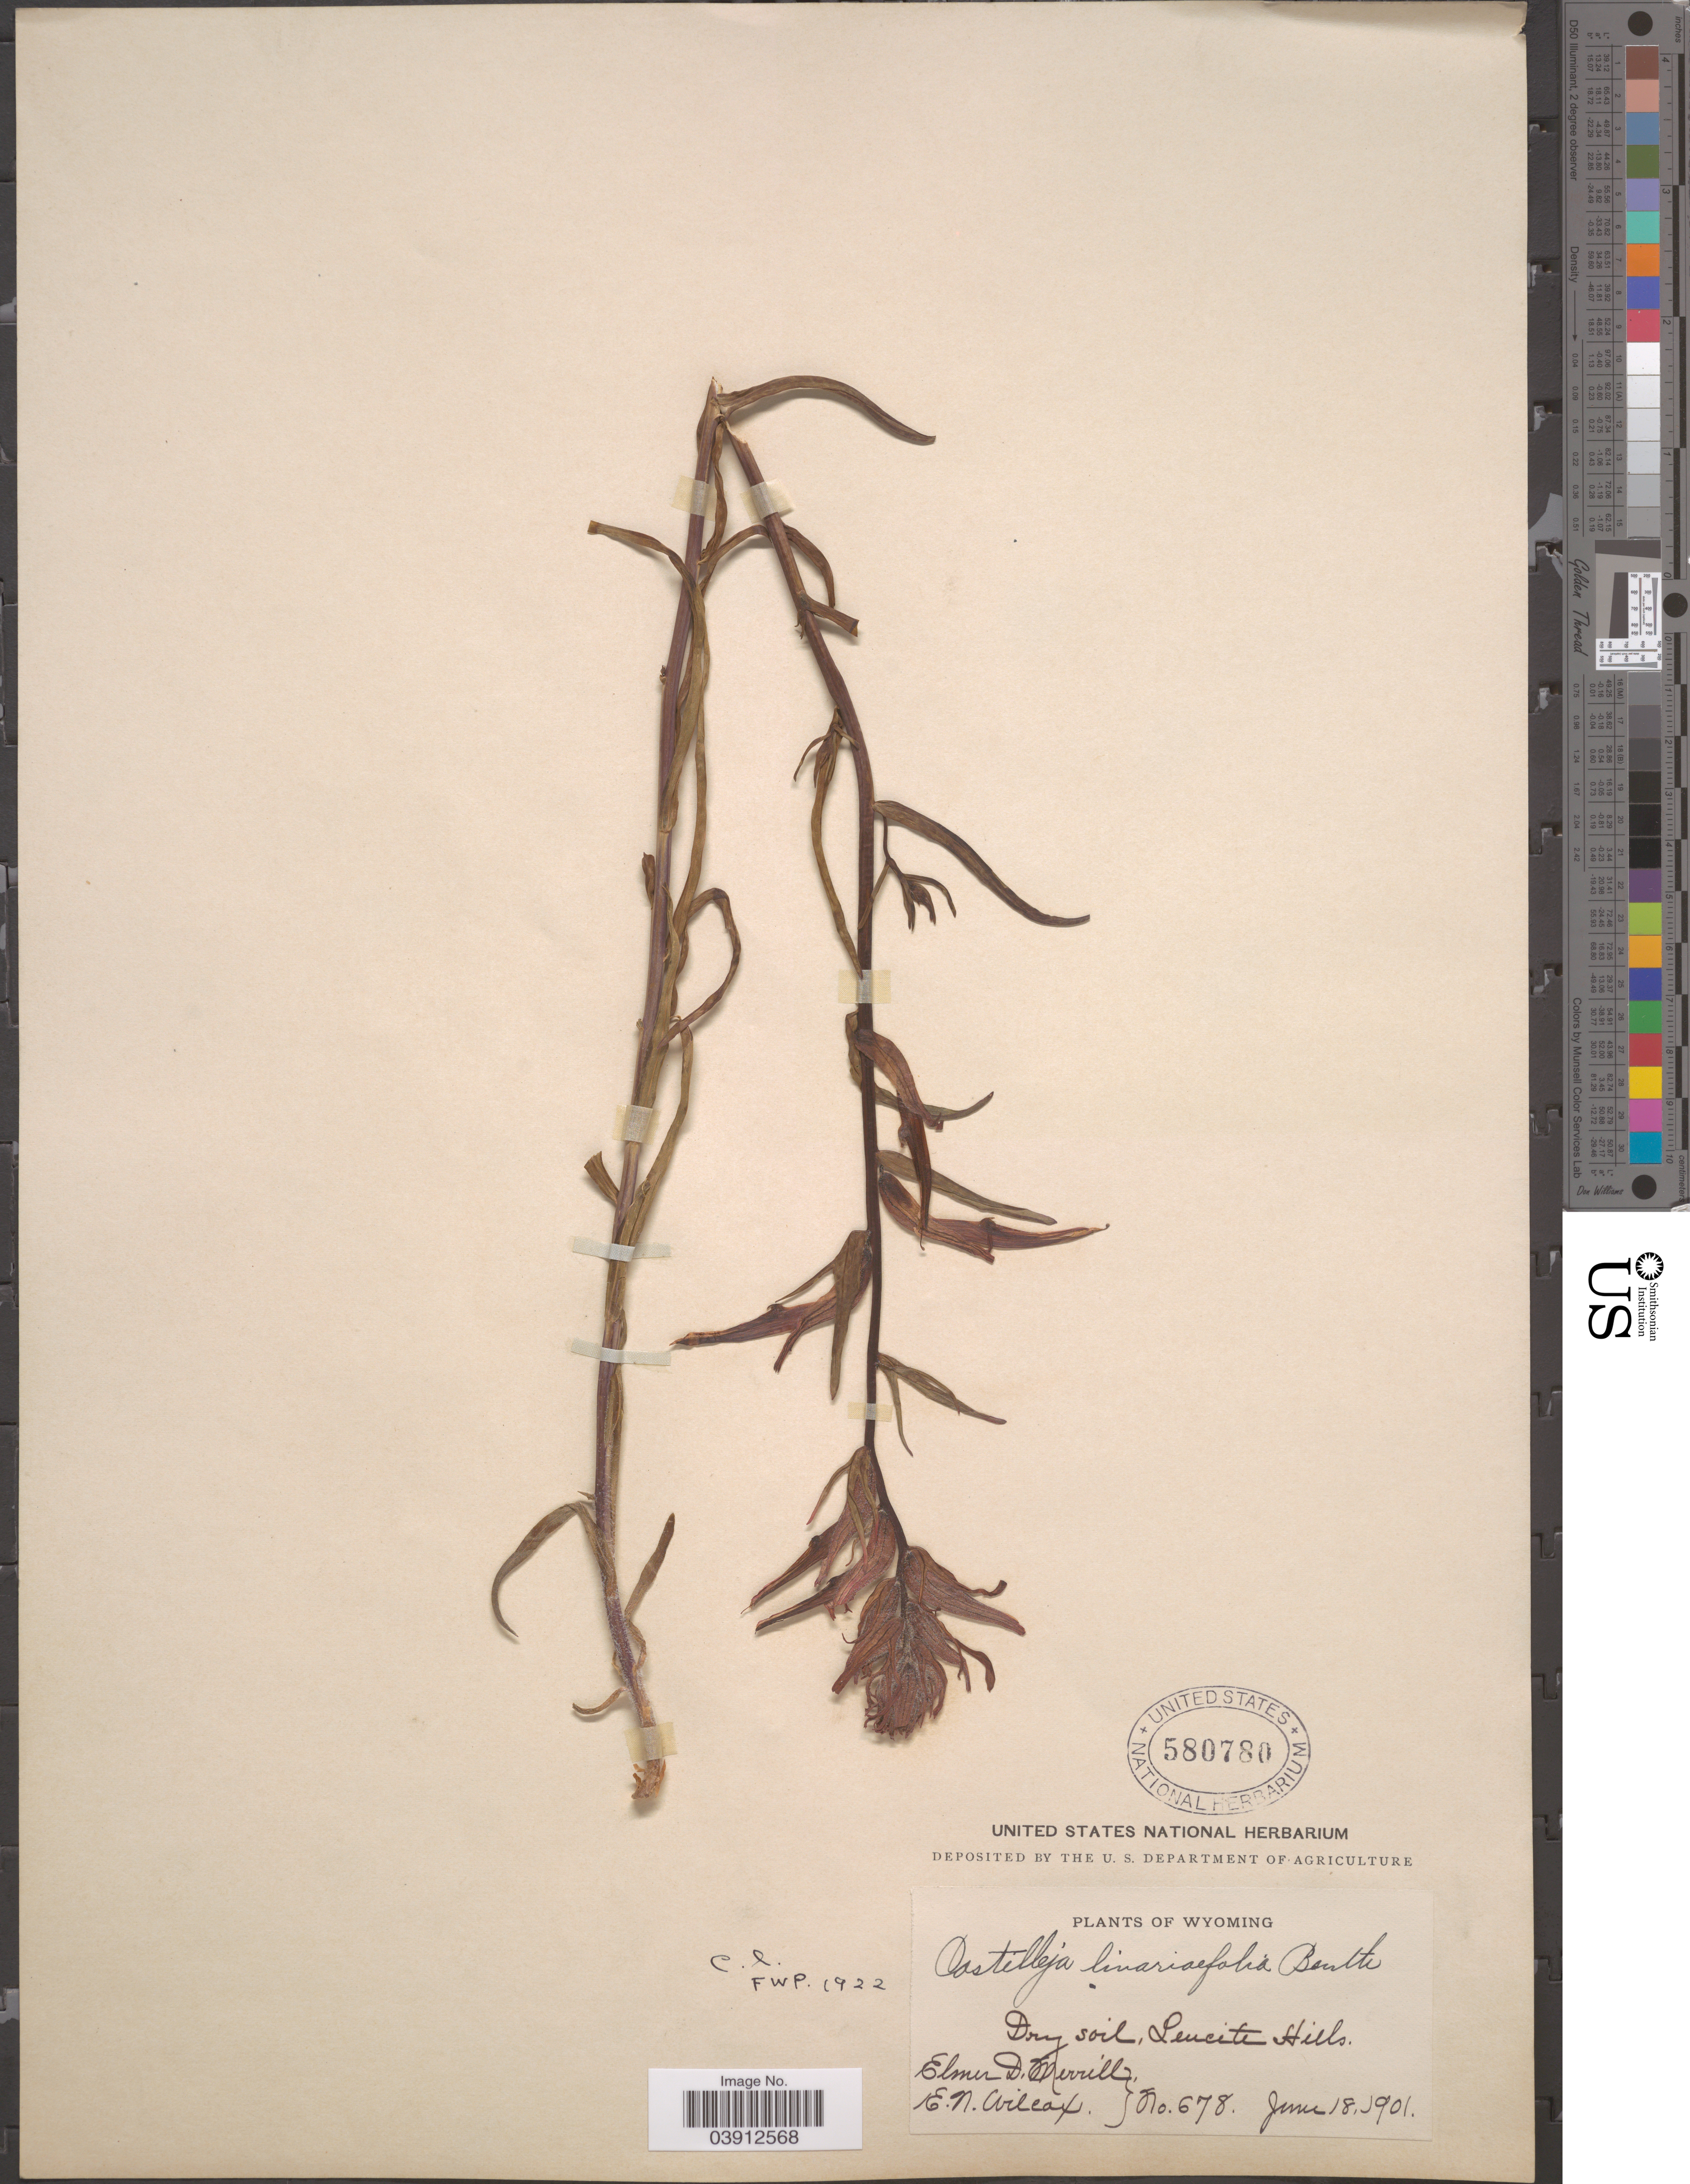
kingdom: Plantae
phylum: Tracheophyta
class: Magnoliopsida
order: Lamiales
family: Orobanchaceae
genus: Castilleja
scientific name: Castilleja linariifolia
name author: Benth.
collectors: E. D. Merrill & E. Wilcox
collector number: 678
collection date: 1901-06-18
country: United States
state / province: Wyoming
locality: Dry soil, Leucite Hills.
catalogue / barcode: US 580780